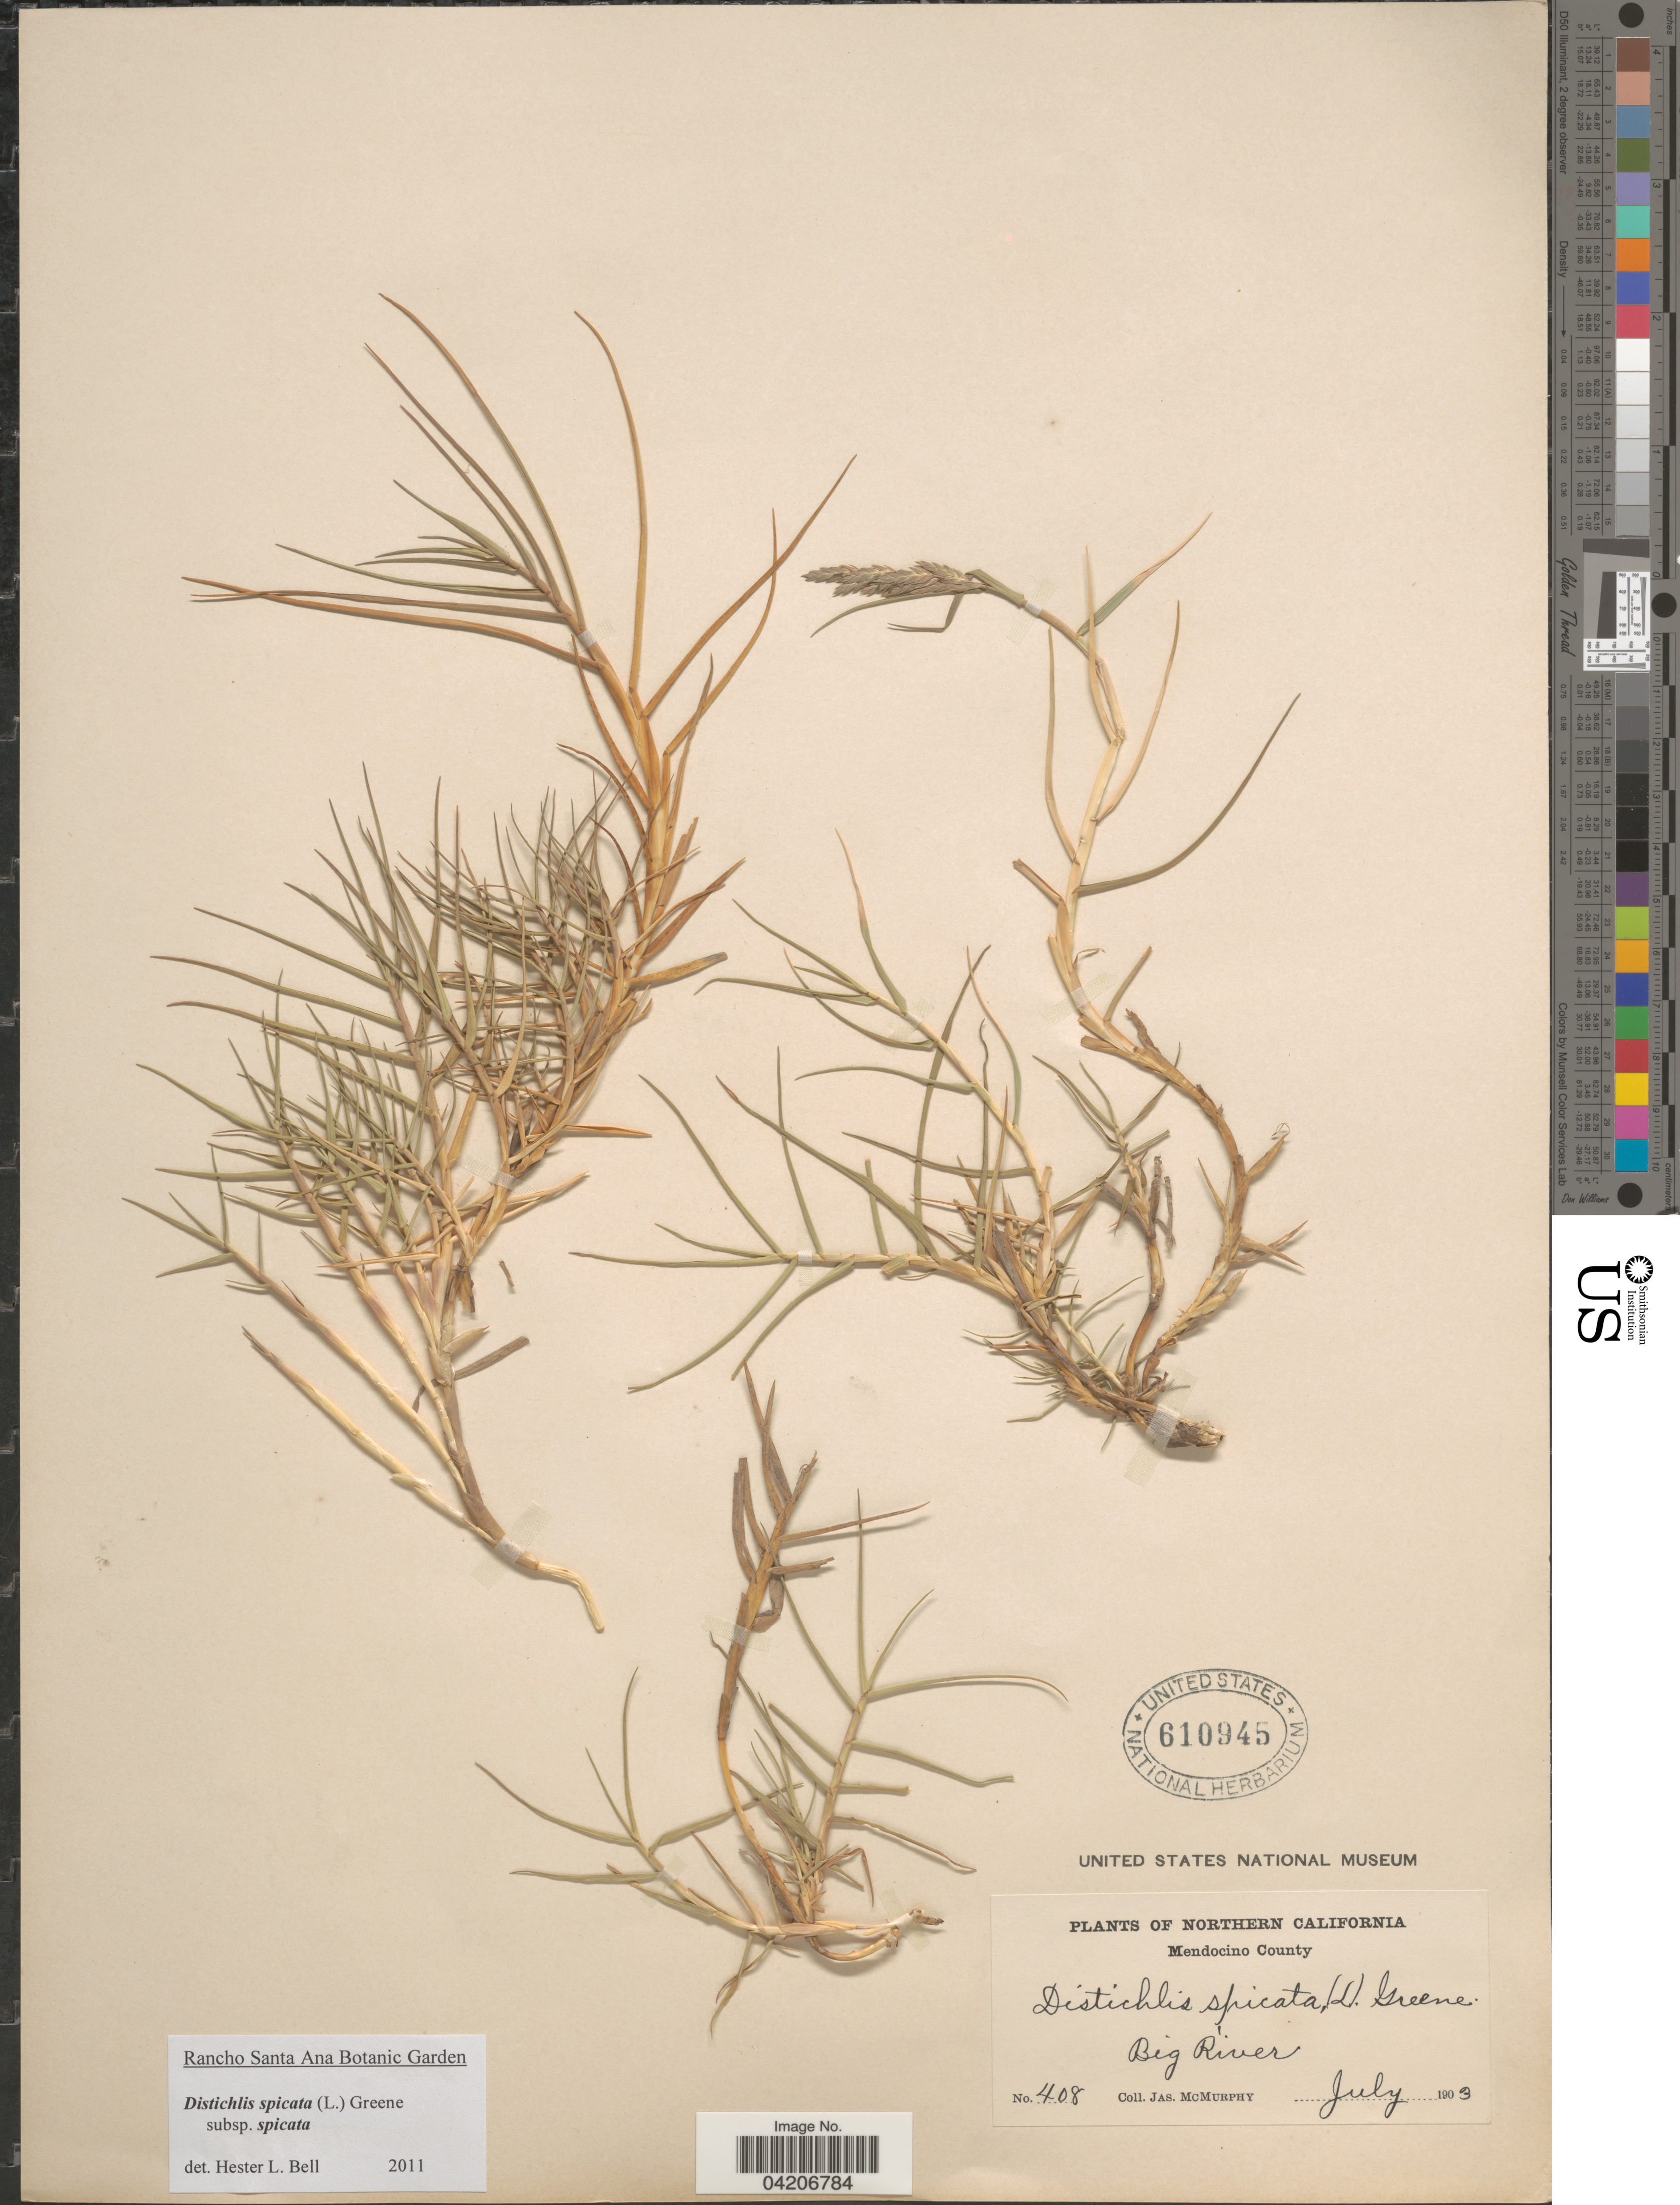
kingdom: Plantae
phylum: Tracheophyta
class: Liliopsida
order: Poales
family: Poaceae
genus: Distichlis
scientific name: Distichlis spicata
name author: (L.) Greene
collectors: J. McMurphy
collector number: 408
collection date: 1903-07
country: United States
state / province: California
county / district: Mendocino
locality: Northern California. Mendocino County. Big River.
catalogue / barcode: US 610945